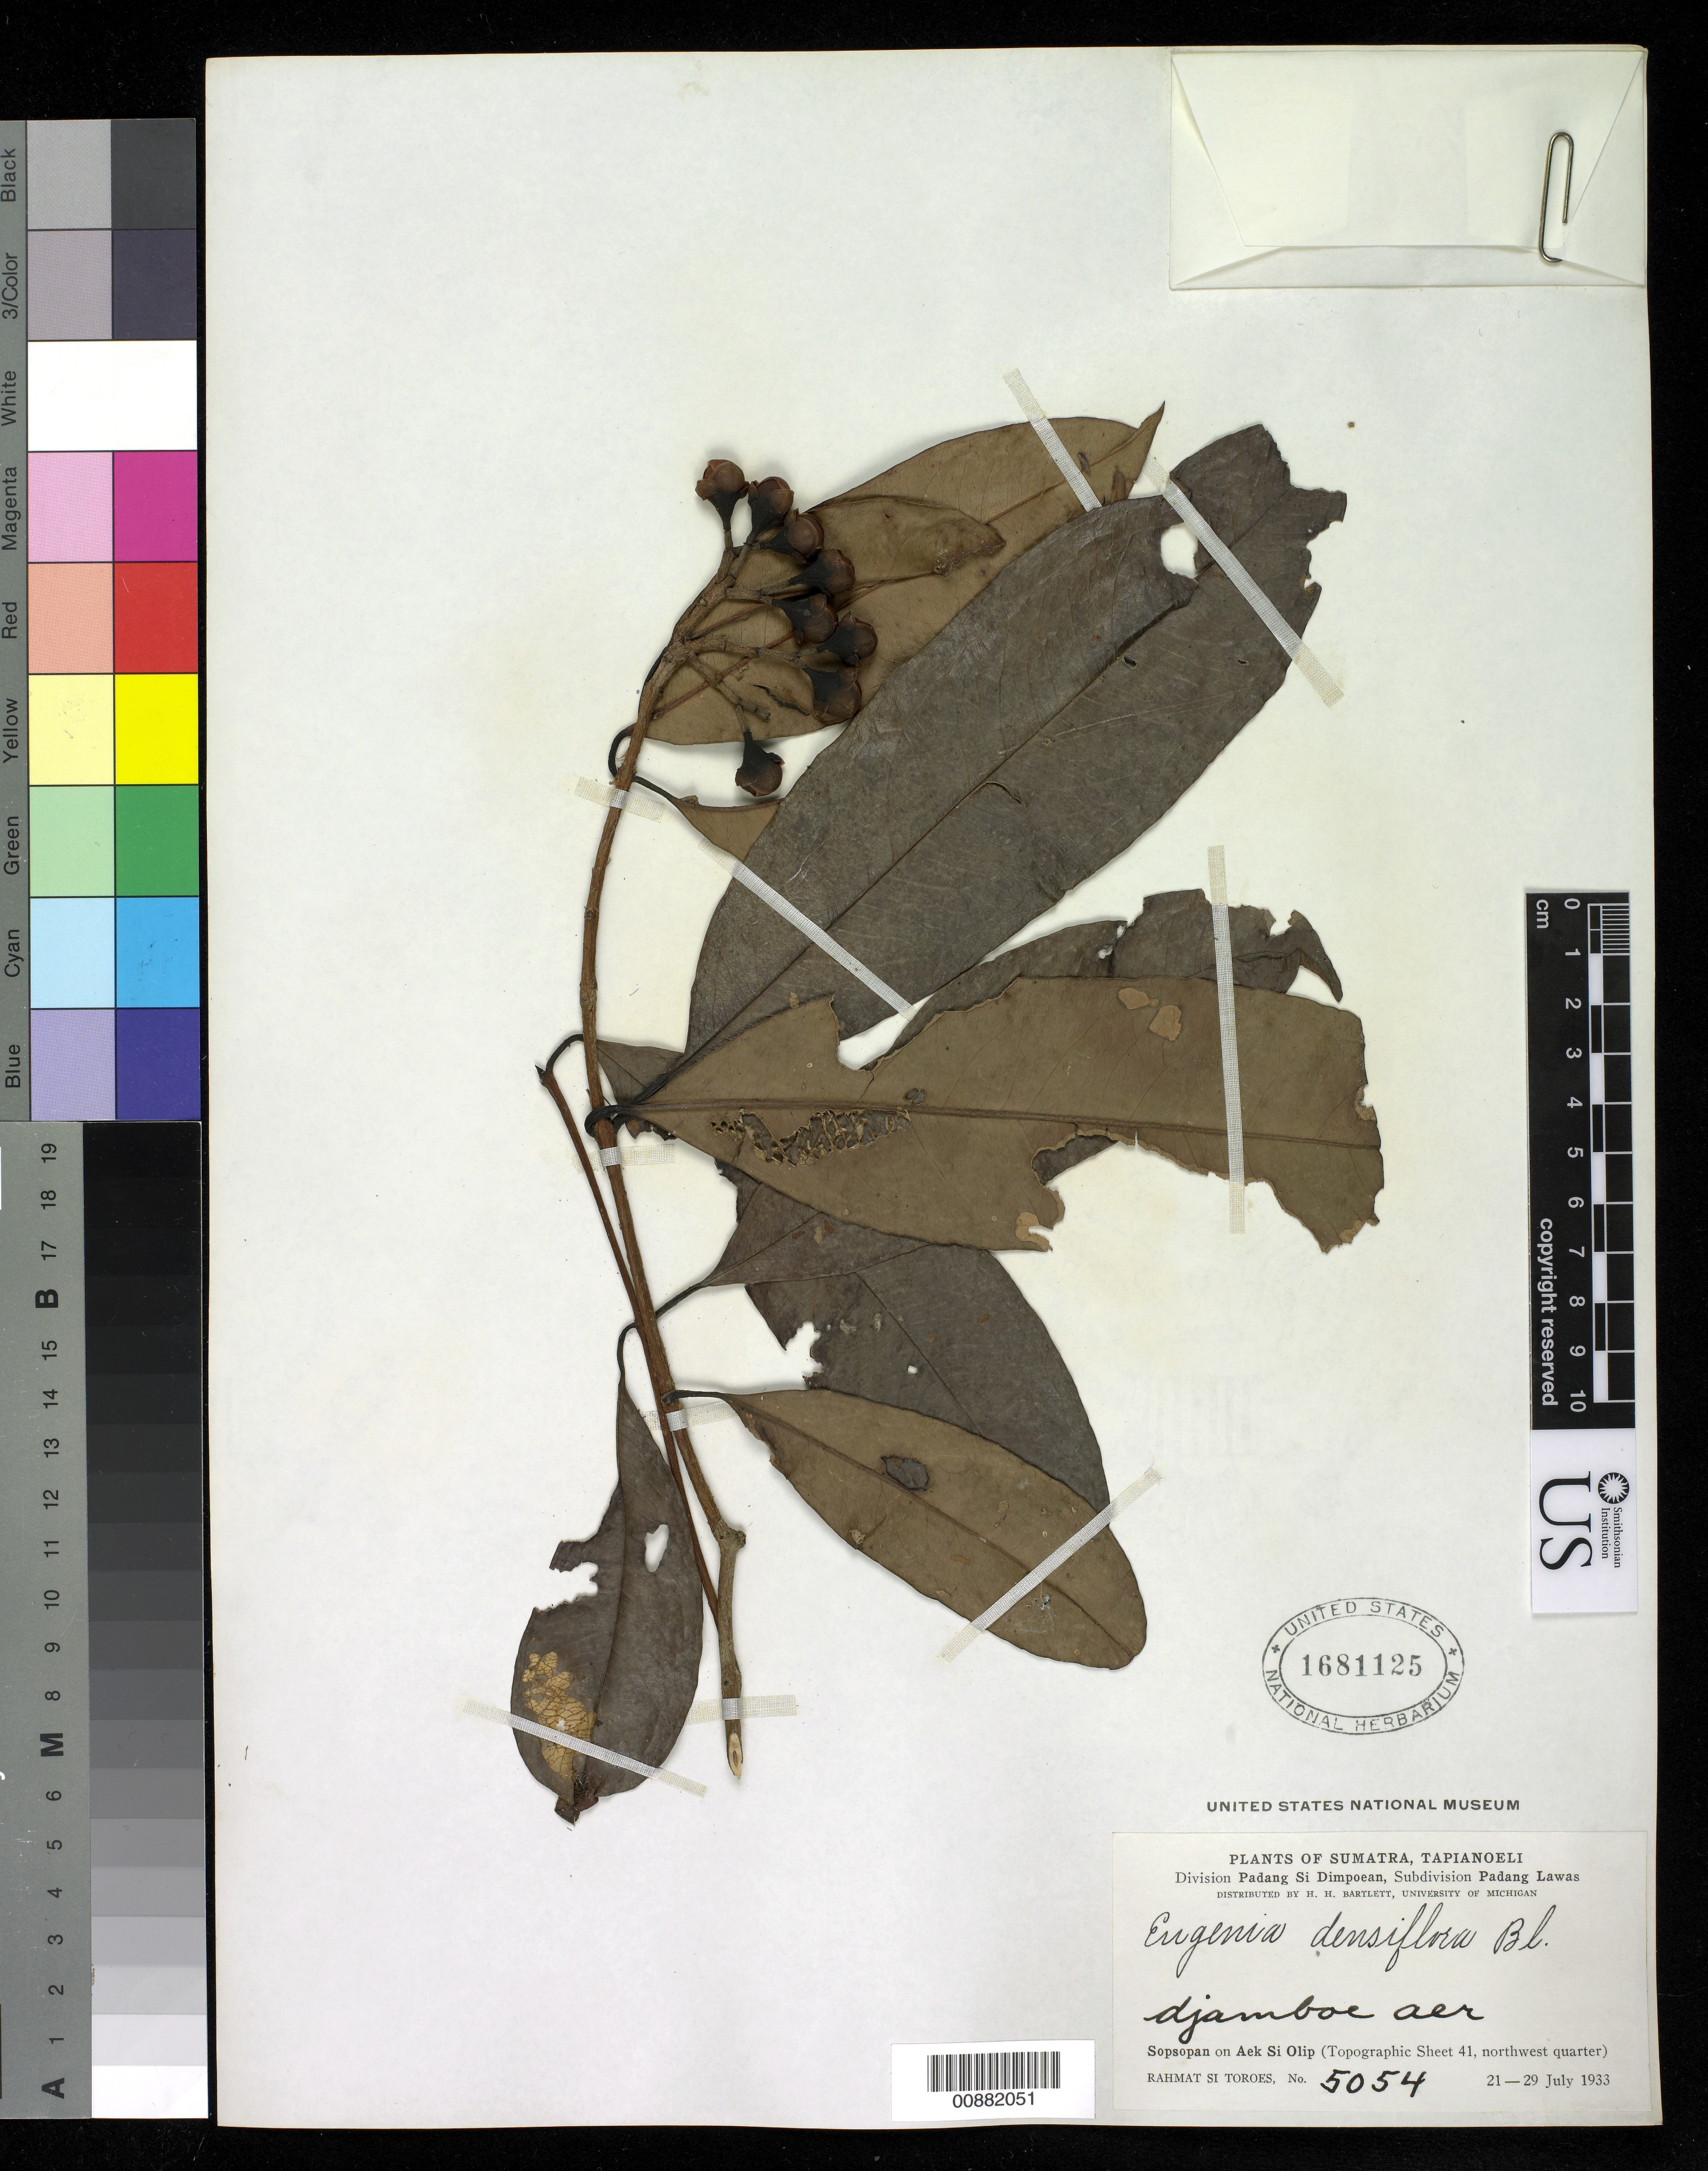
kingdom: Plantae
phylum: Tracheophyta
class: Magnoliopsida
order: Myrtales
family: Myrtaceae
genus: Syzygium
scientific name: Syzygium densiflorum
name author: Brongn. & Gris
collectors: Rahmat Si Boeea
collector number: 4733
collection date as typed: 22 Jun 1933 to 30 Jun 1933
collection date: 1933-06-22/1933-06-30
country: Indonesia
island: Sumatra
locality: Padan Si Dimpoean, Along the Aek Roppak, near Hoeta Imbaroe (Topographic sheet 41, northwest quarter)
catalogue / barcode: US 1681455